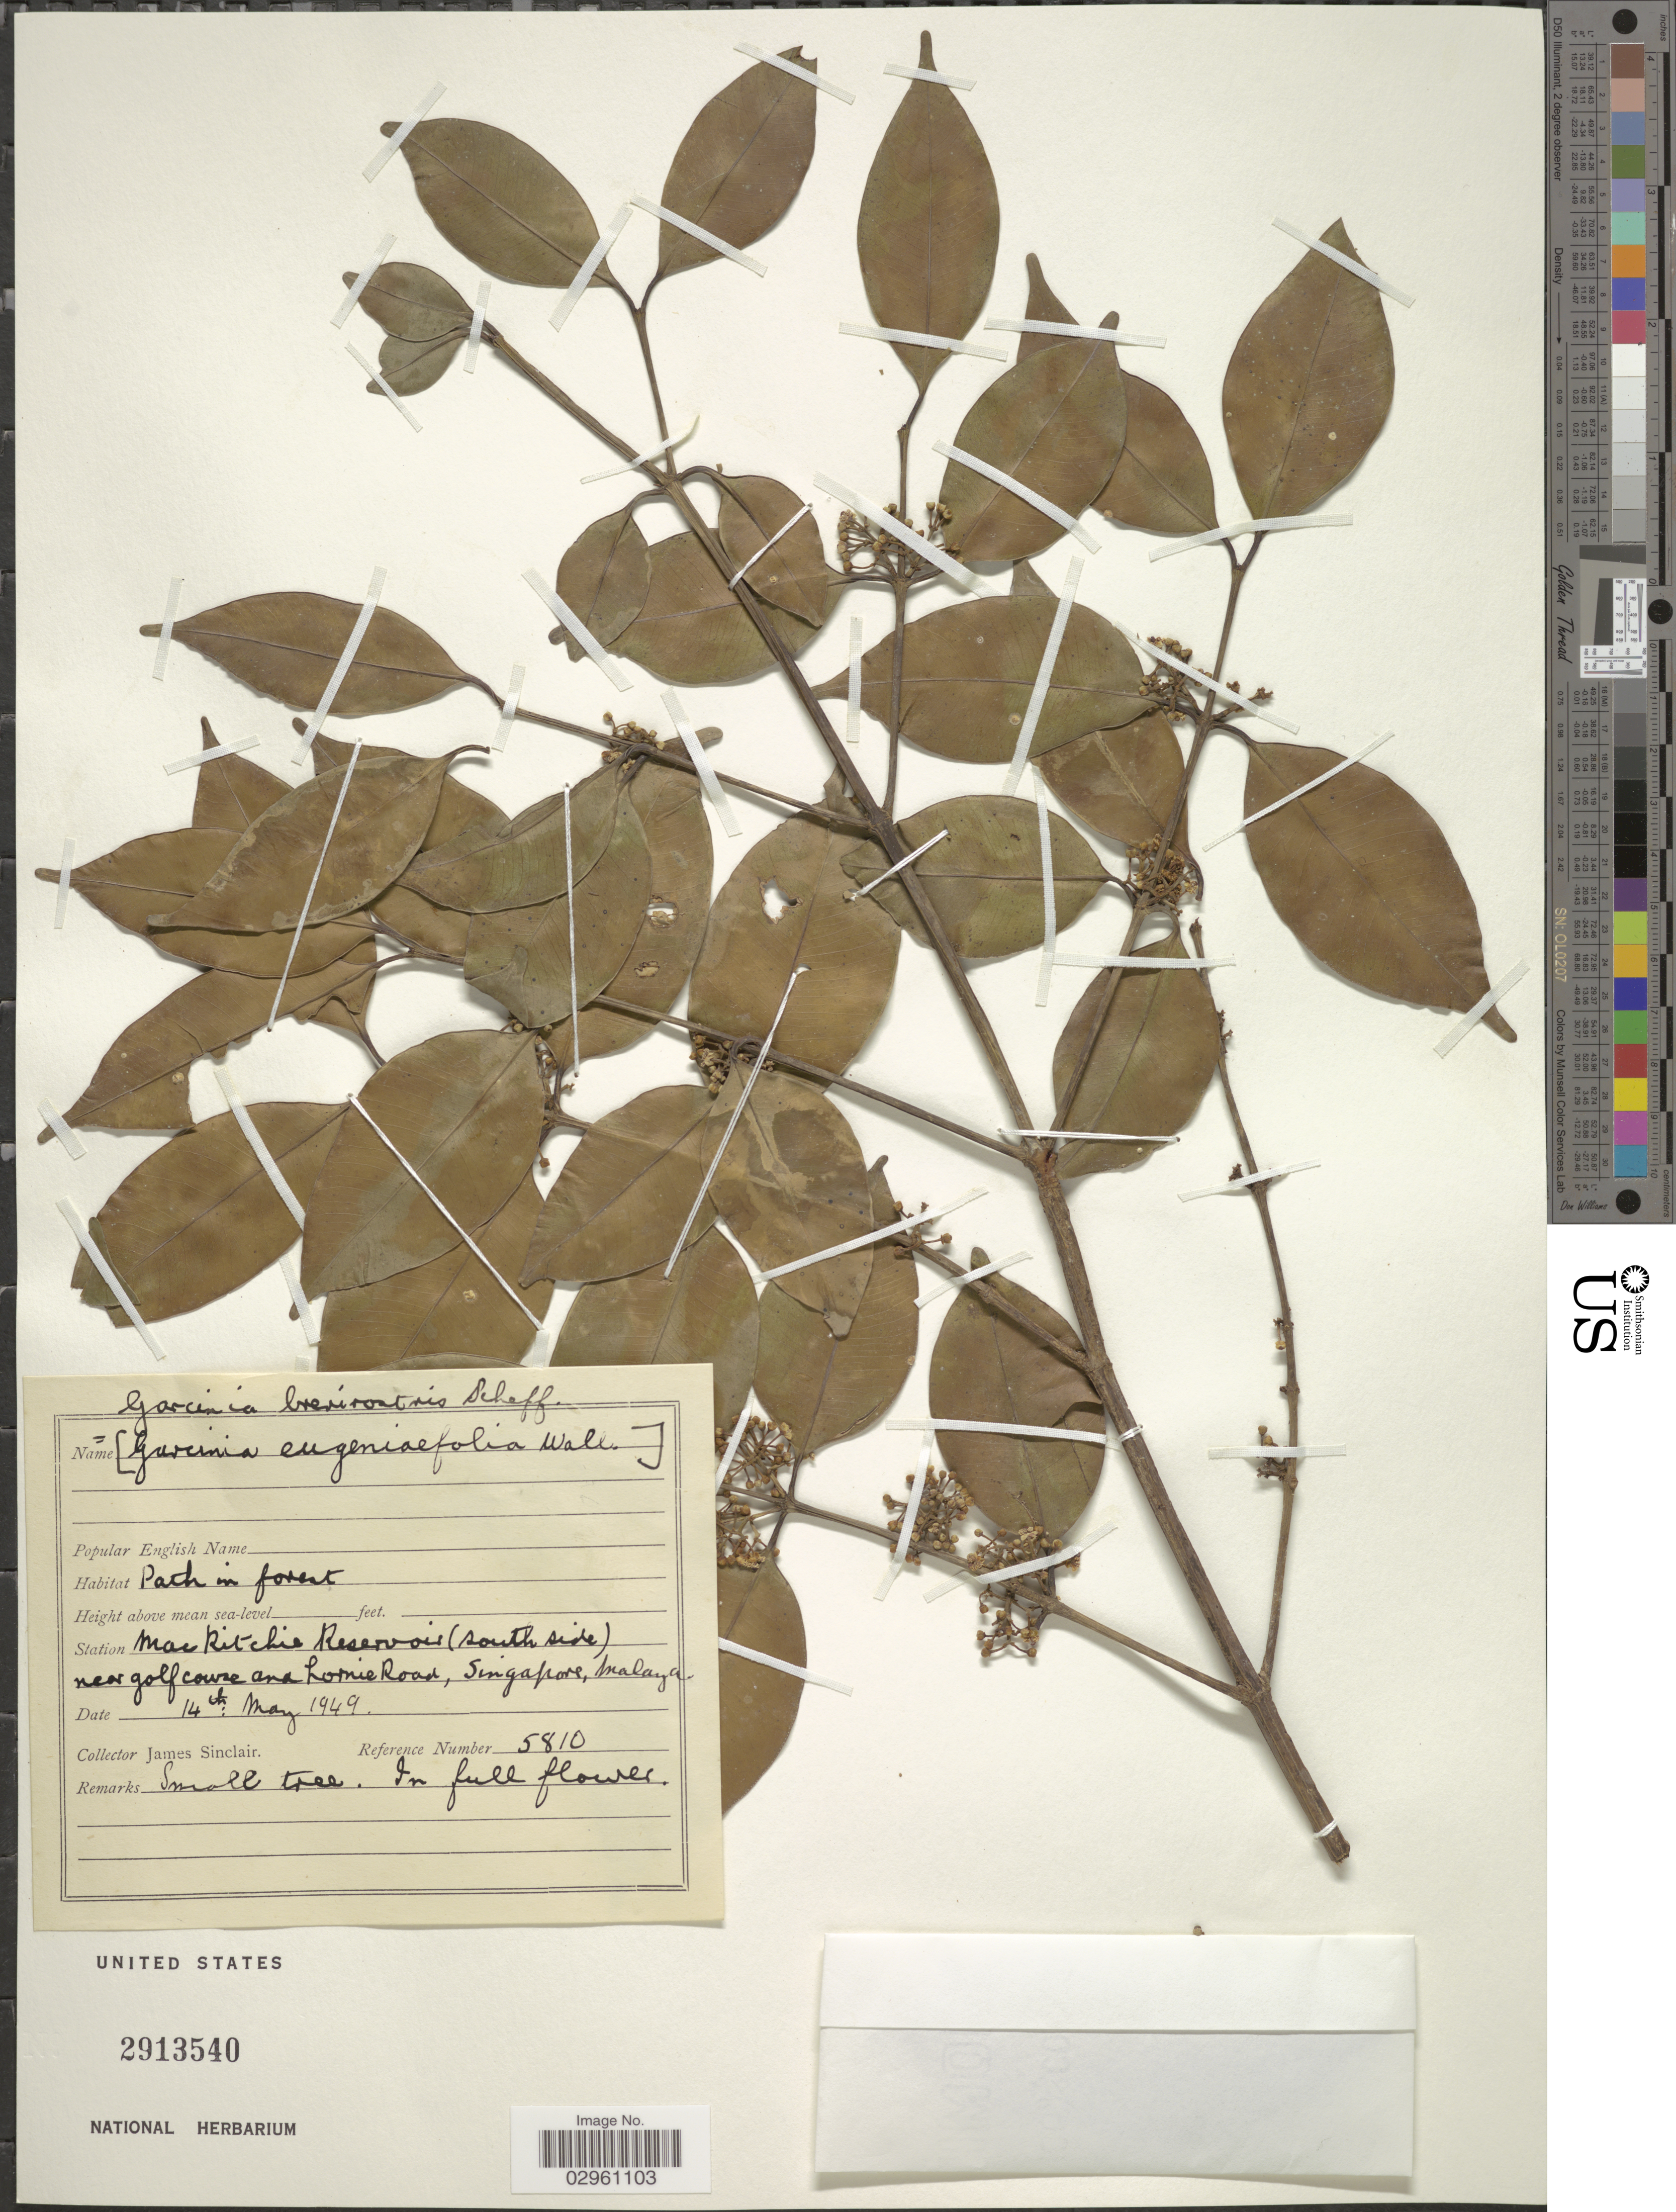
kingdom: Plantae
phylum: Tracheophyta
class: Magnoliopsida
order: Malpighiales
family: Clusiaceae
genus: Garcinia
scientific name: Garcinia eugeniifolia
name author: (Choisy) Wall. ex T. Anderson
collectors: J. Sinclair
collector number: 5810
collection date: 1949-05-14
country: Singapore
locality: Station Mac Ritchie Reservoir (south side) near golfcourse and Lomie Road, Singapore, Malaya.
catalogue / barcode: US 2913540